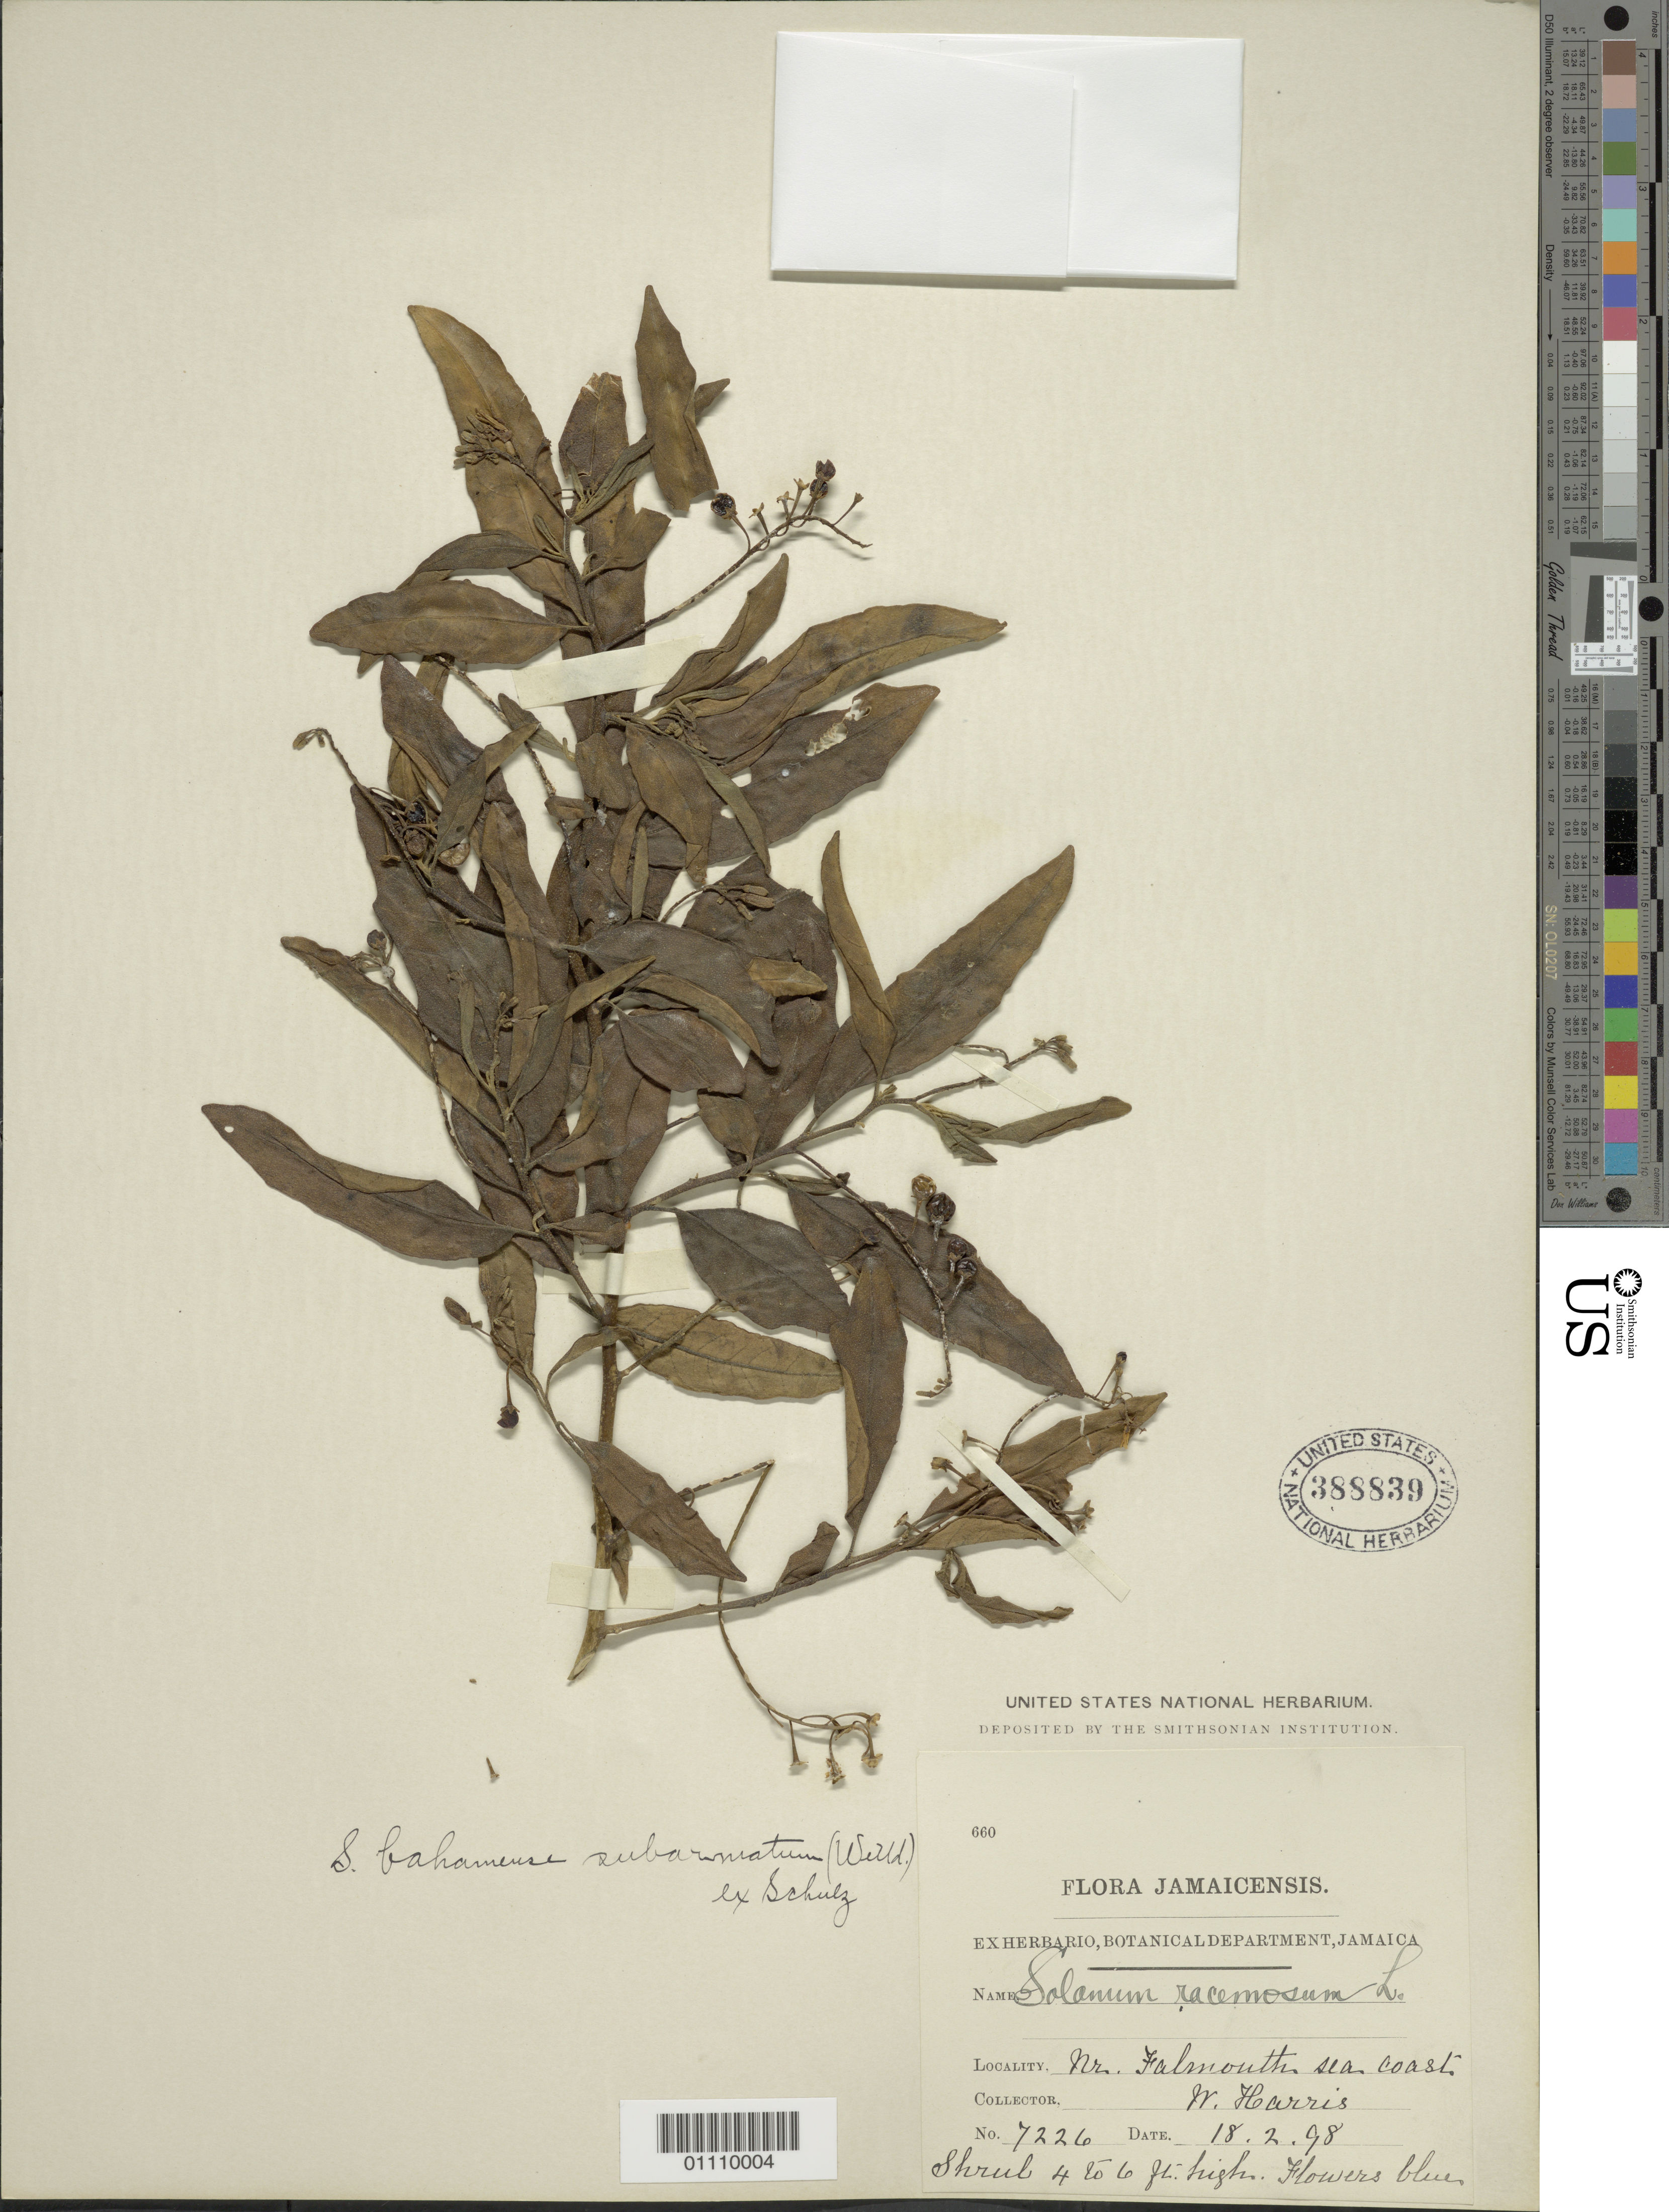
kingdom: Plantae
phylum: Tracheophyta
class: Magnoliopsida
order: Solanales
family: Solanaceae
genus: Solanum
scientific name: Solanum bahamense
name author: L.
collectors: W. Harris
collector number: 7226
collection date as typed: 18 Feb 1898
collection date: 1898-02-18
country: Jamaica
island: Jamaica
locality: Falmouth, near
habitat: Sea coast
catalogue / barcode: US 388839